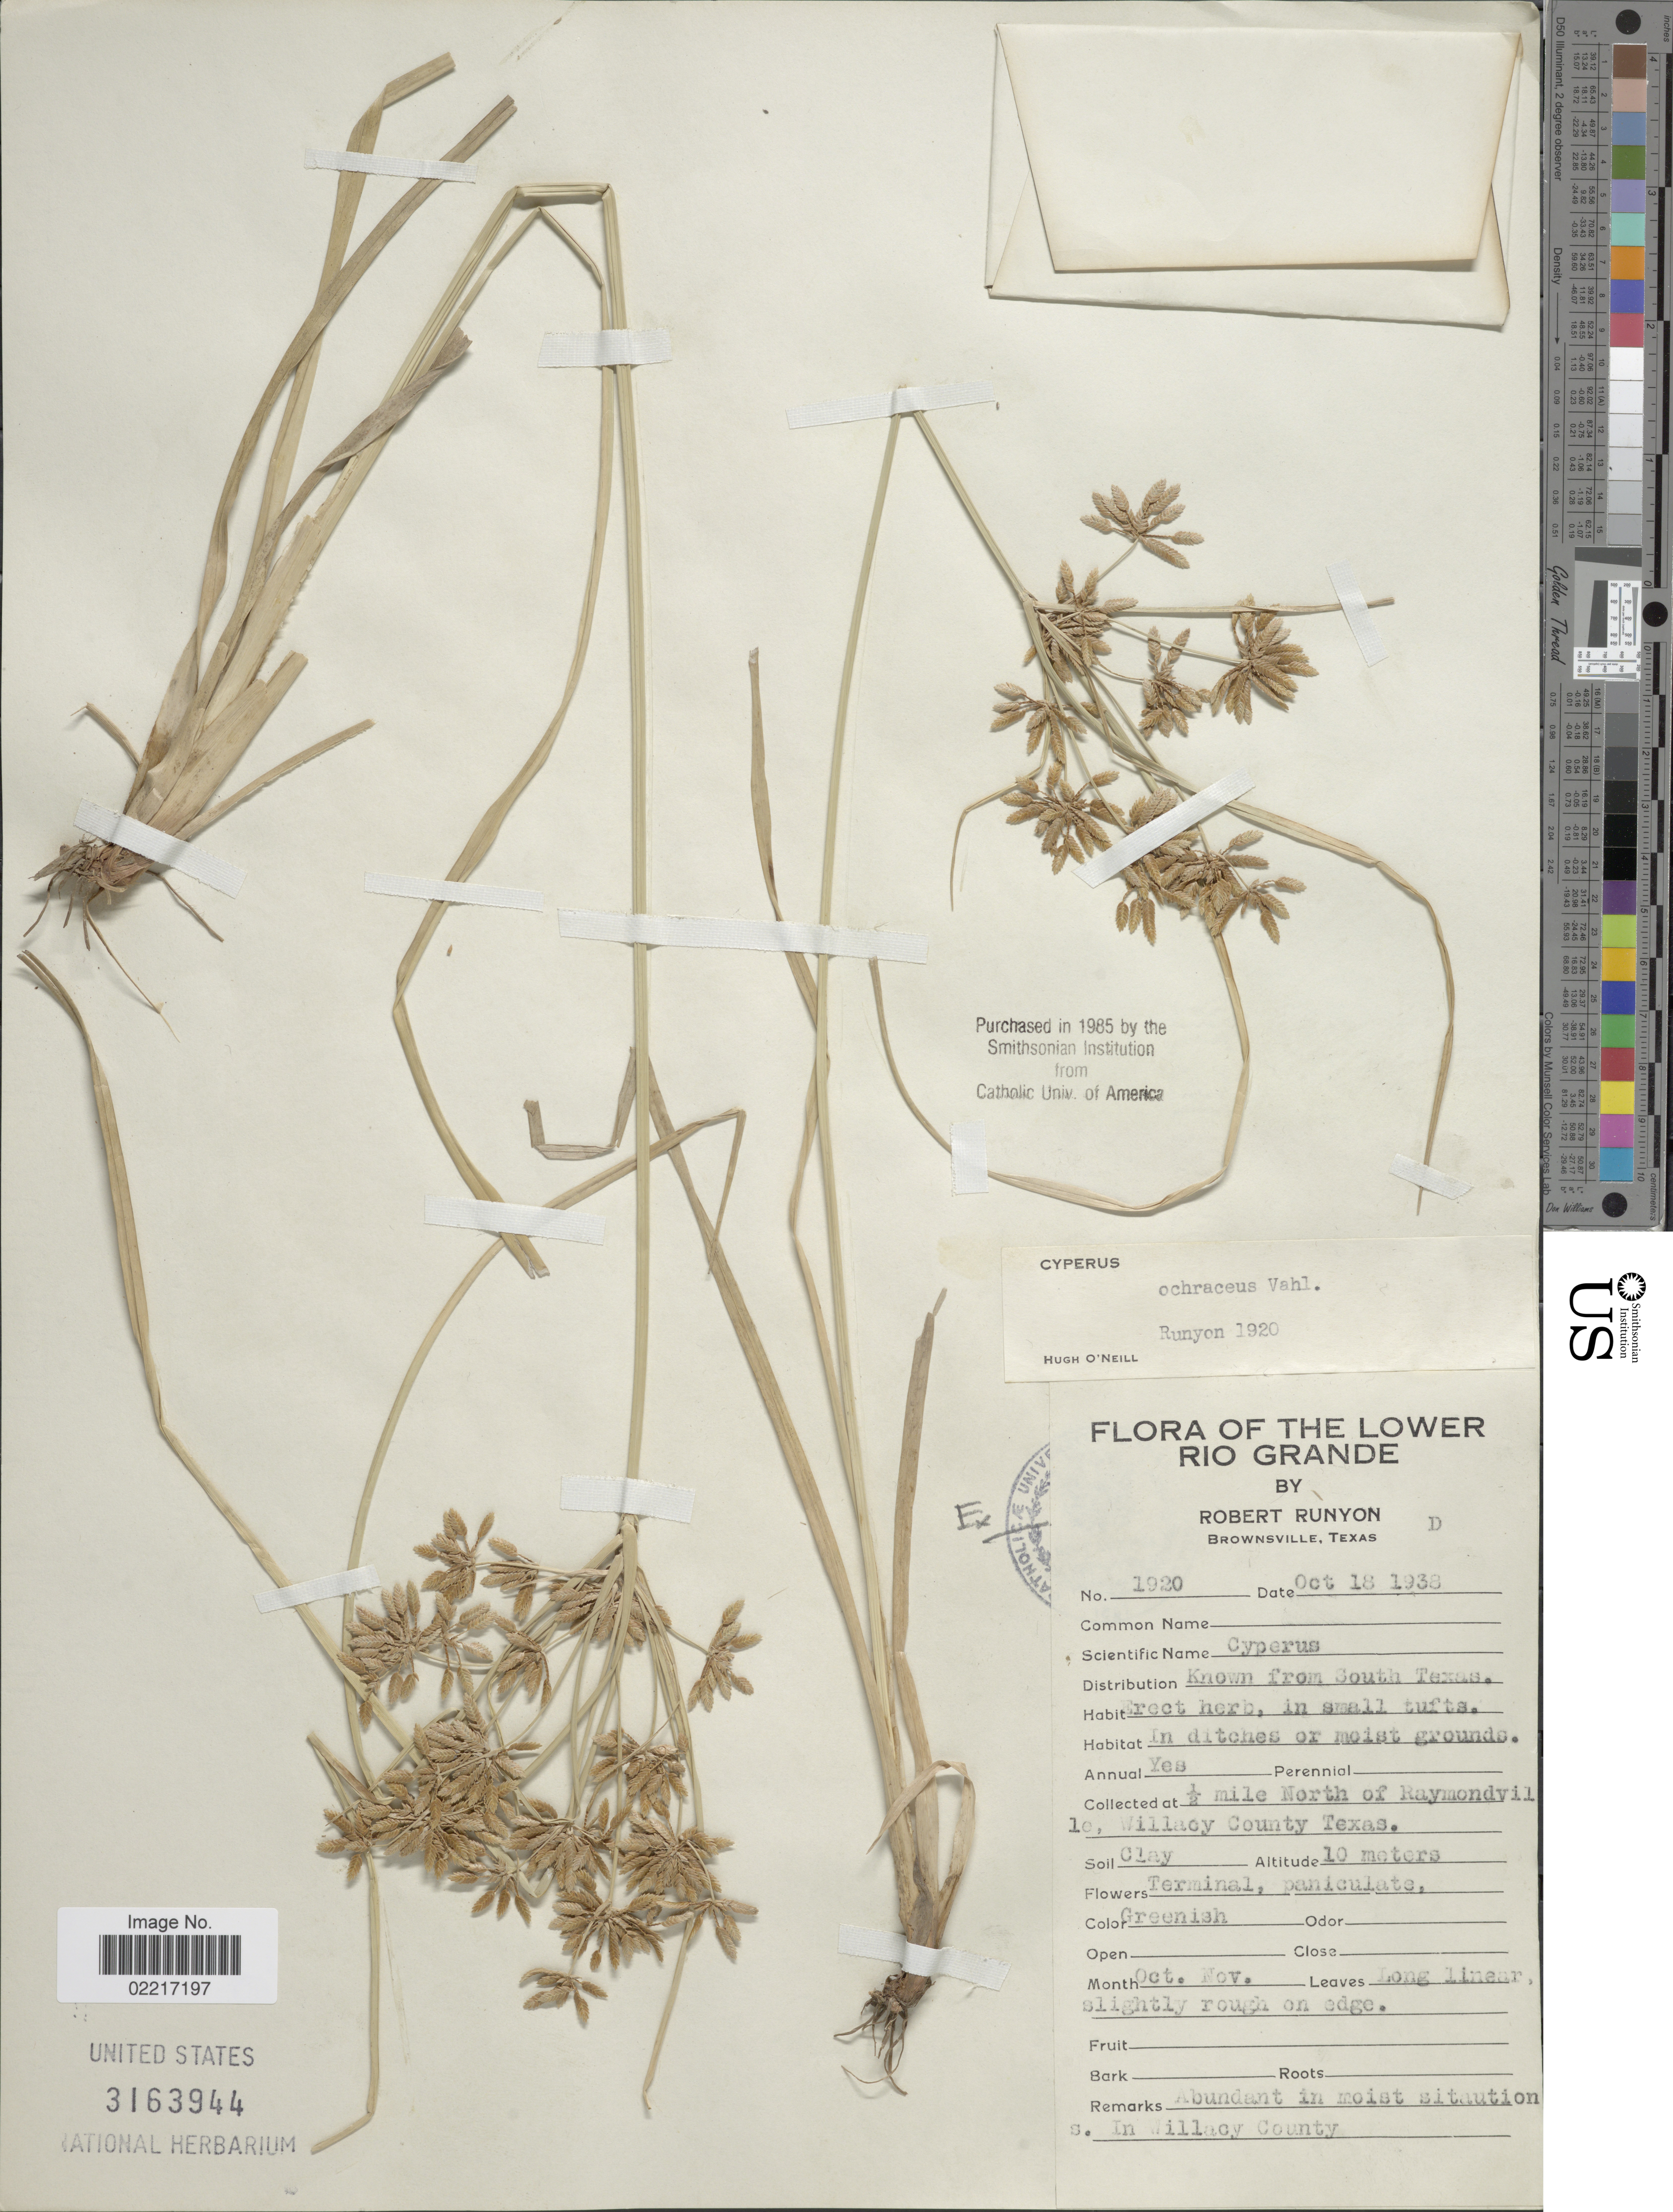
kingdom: Plantae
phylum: Tracheophyta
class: Liliopsida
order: Poales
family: Cyperaceae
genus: Cyperus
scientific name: Cyperus ochraceus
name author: Vahl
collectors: R. Runyon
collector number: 1920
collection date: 1938-10-18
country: United States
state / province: Texas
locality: Lower Rio Grande, in ditches on moist grounds, 1/2 mile North of Raymondville, Willacy County, South Texas [unsure placement]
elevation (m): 10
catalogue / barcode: US 3163944